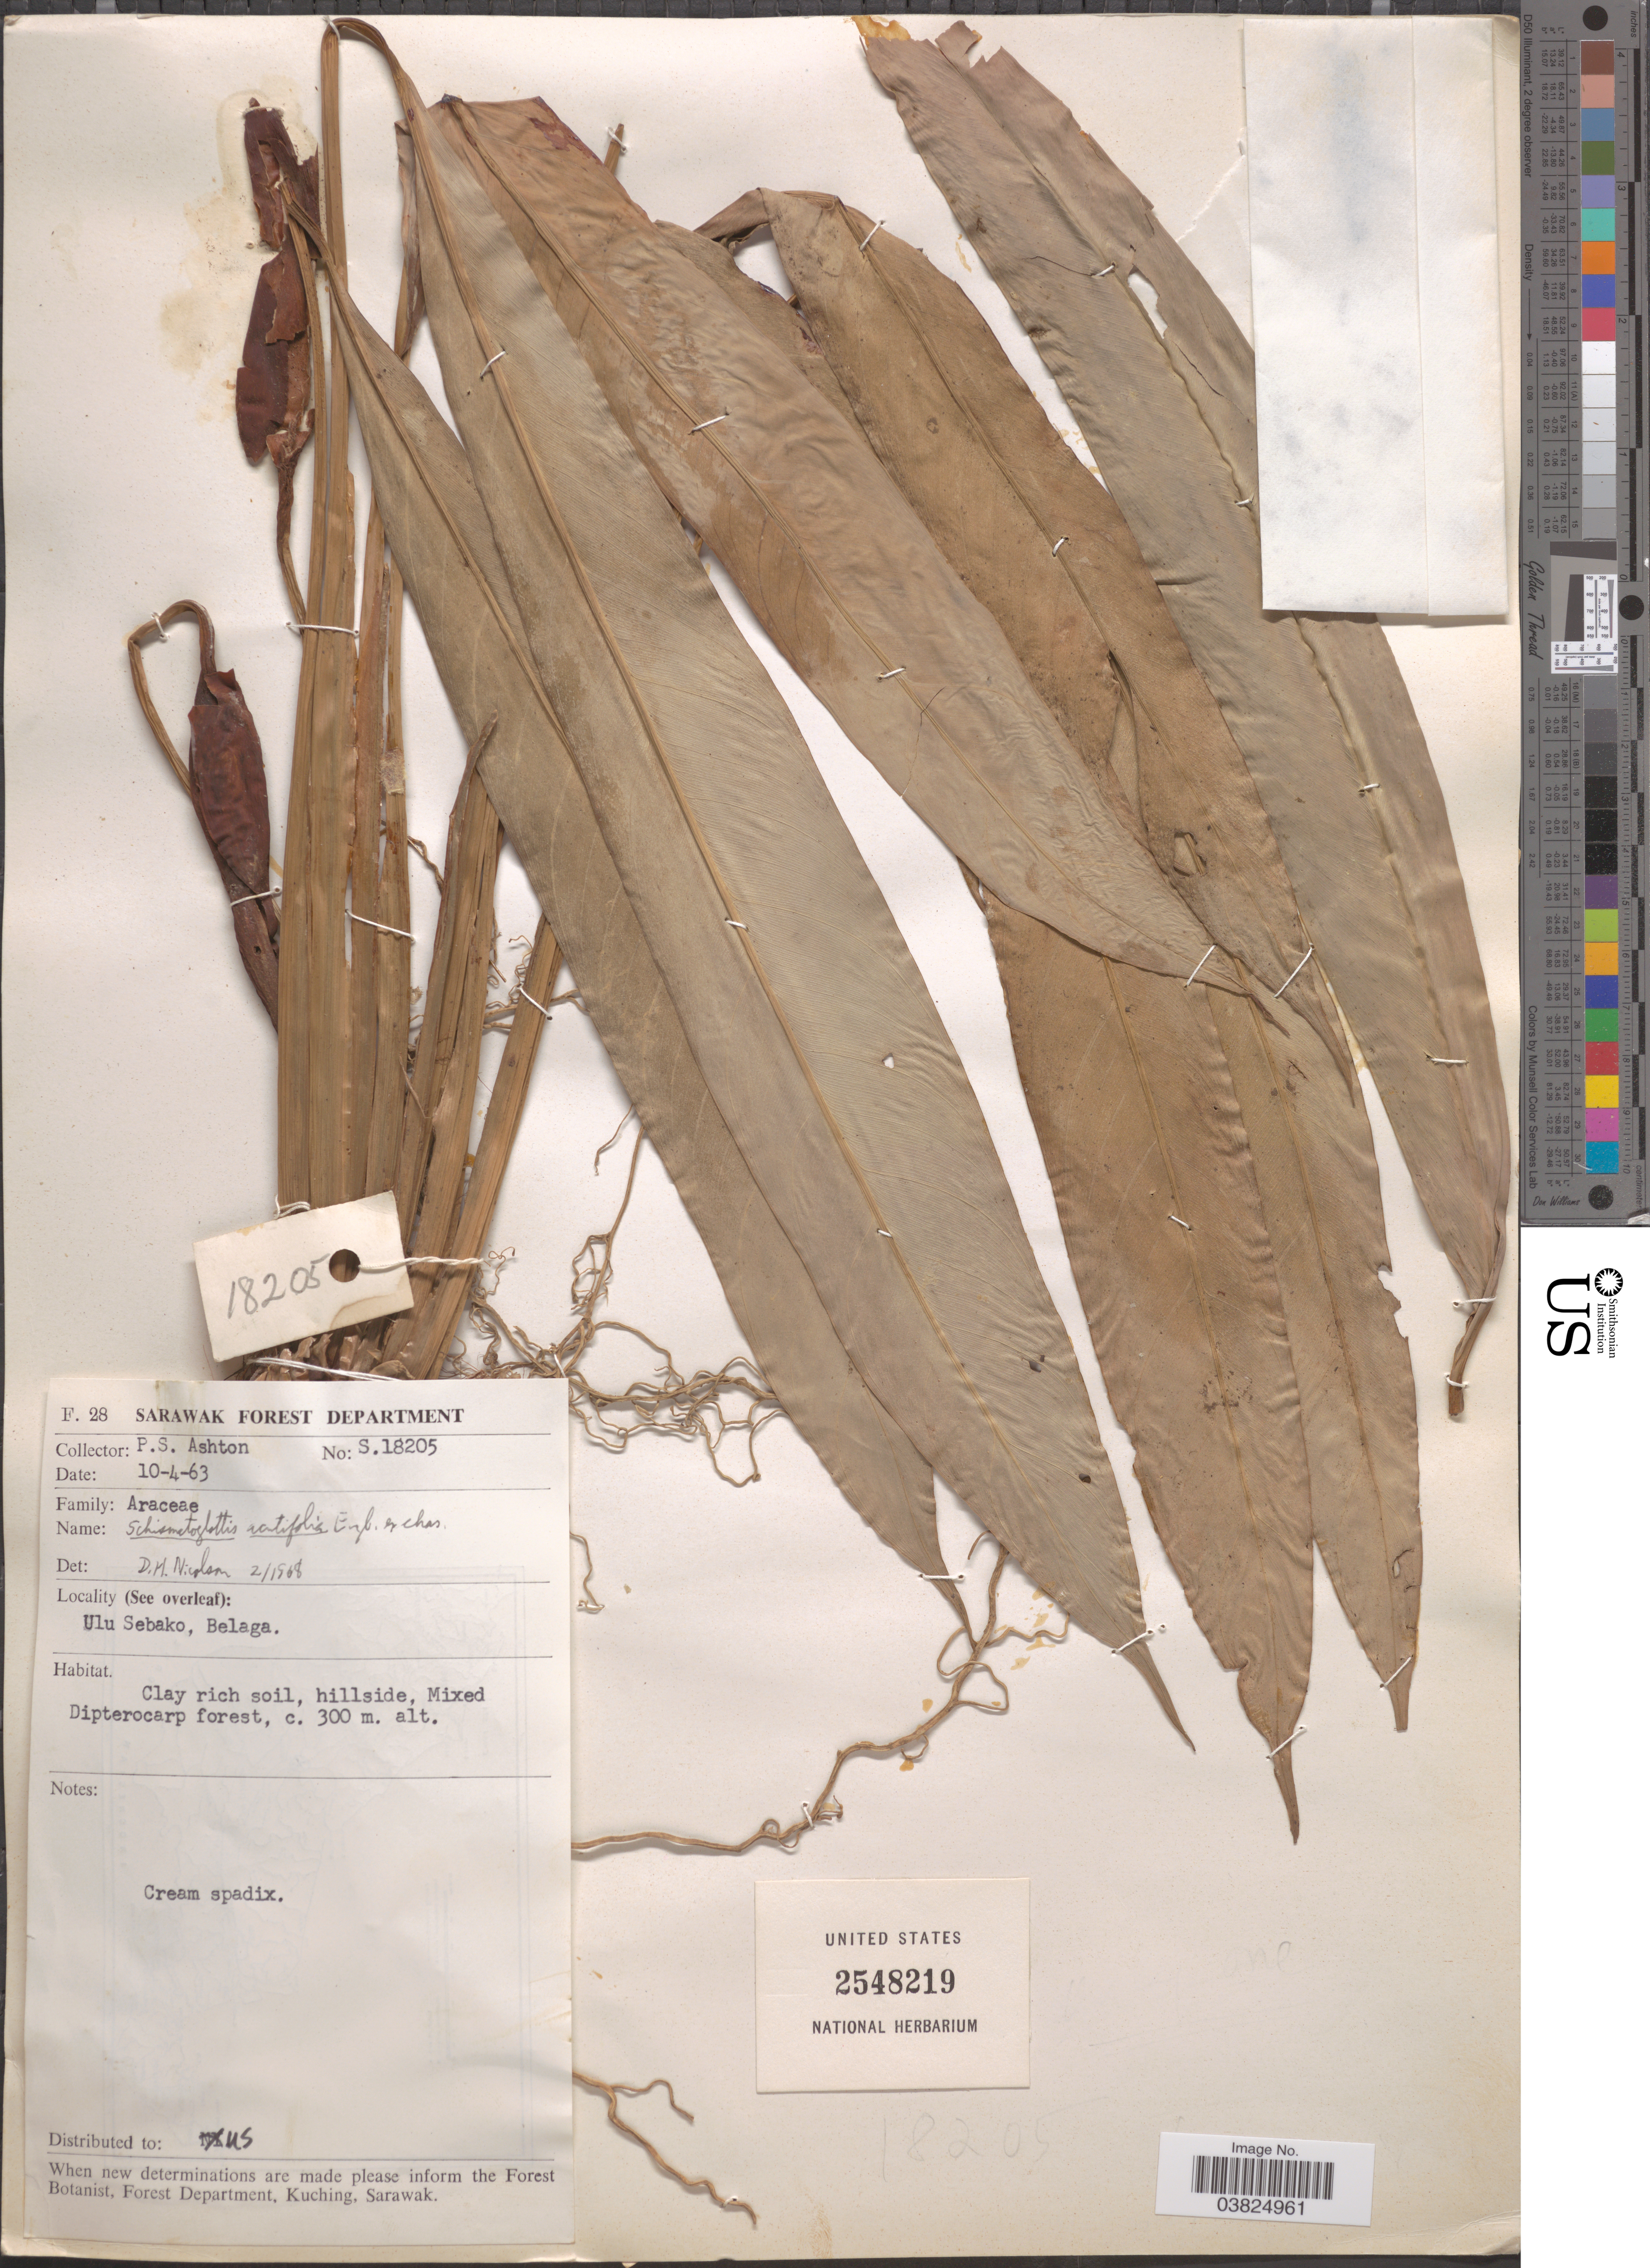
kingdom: Plantae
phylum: Tracheophyta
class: Liliopsida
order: Alismatales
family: Araceae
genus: Schismatoglottis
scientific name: Schismatoglottis acutifolia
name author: Engl.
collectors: P. S. Ashton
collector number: S.18205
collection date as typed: Transcribed d/m/y: 10/4/63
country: Malaysia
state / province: Sarawak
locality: Ulu Sebako, Belaga.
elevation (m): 300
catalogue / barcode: US 2548219